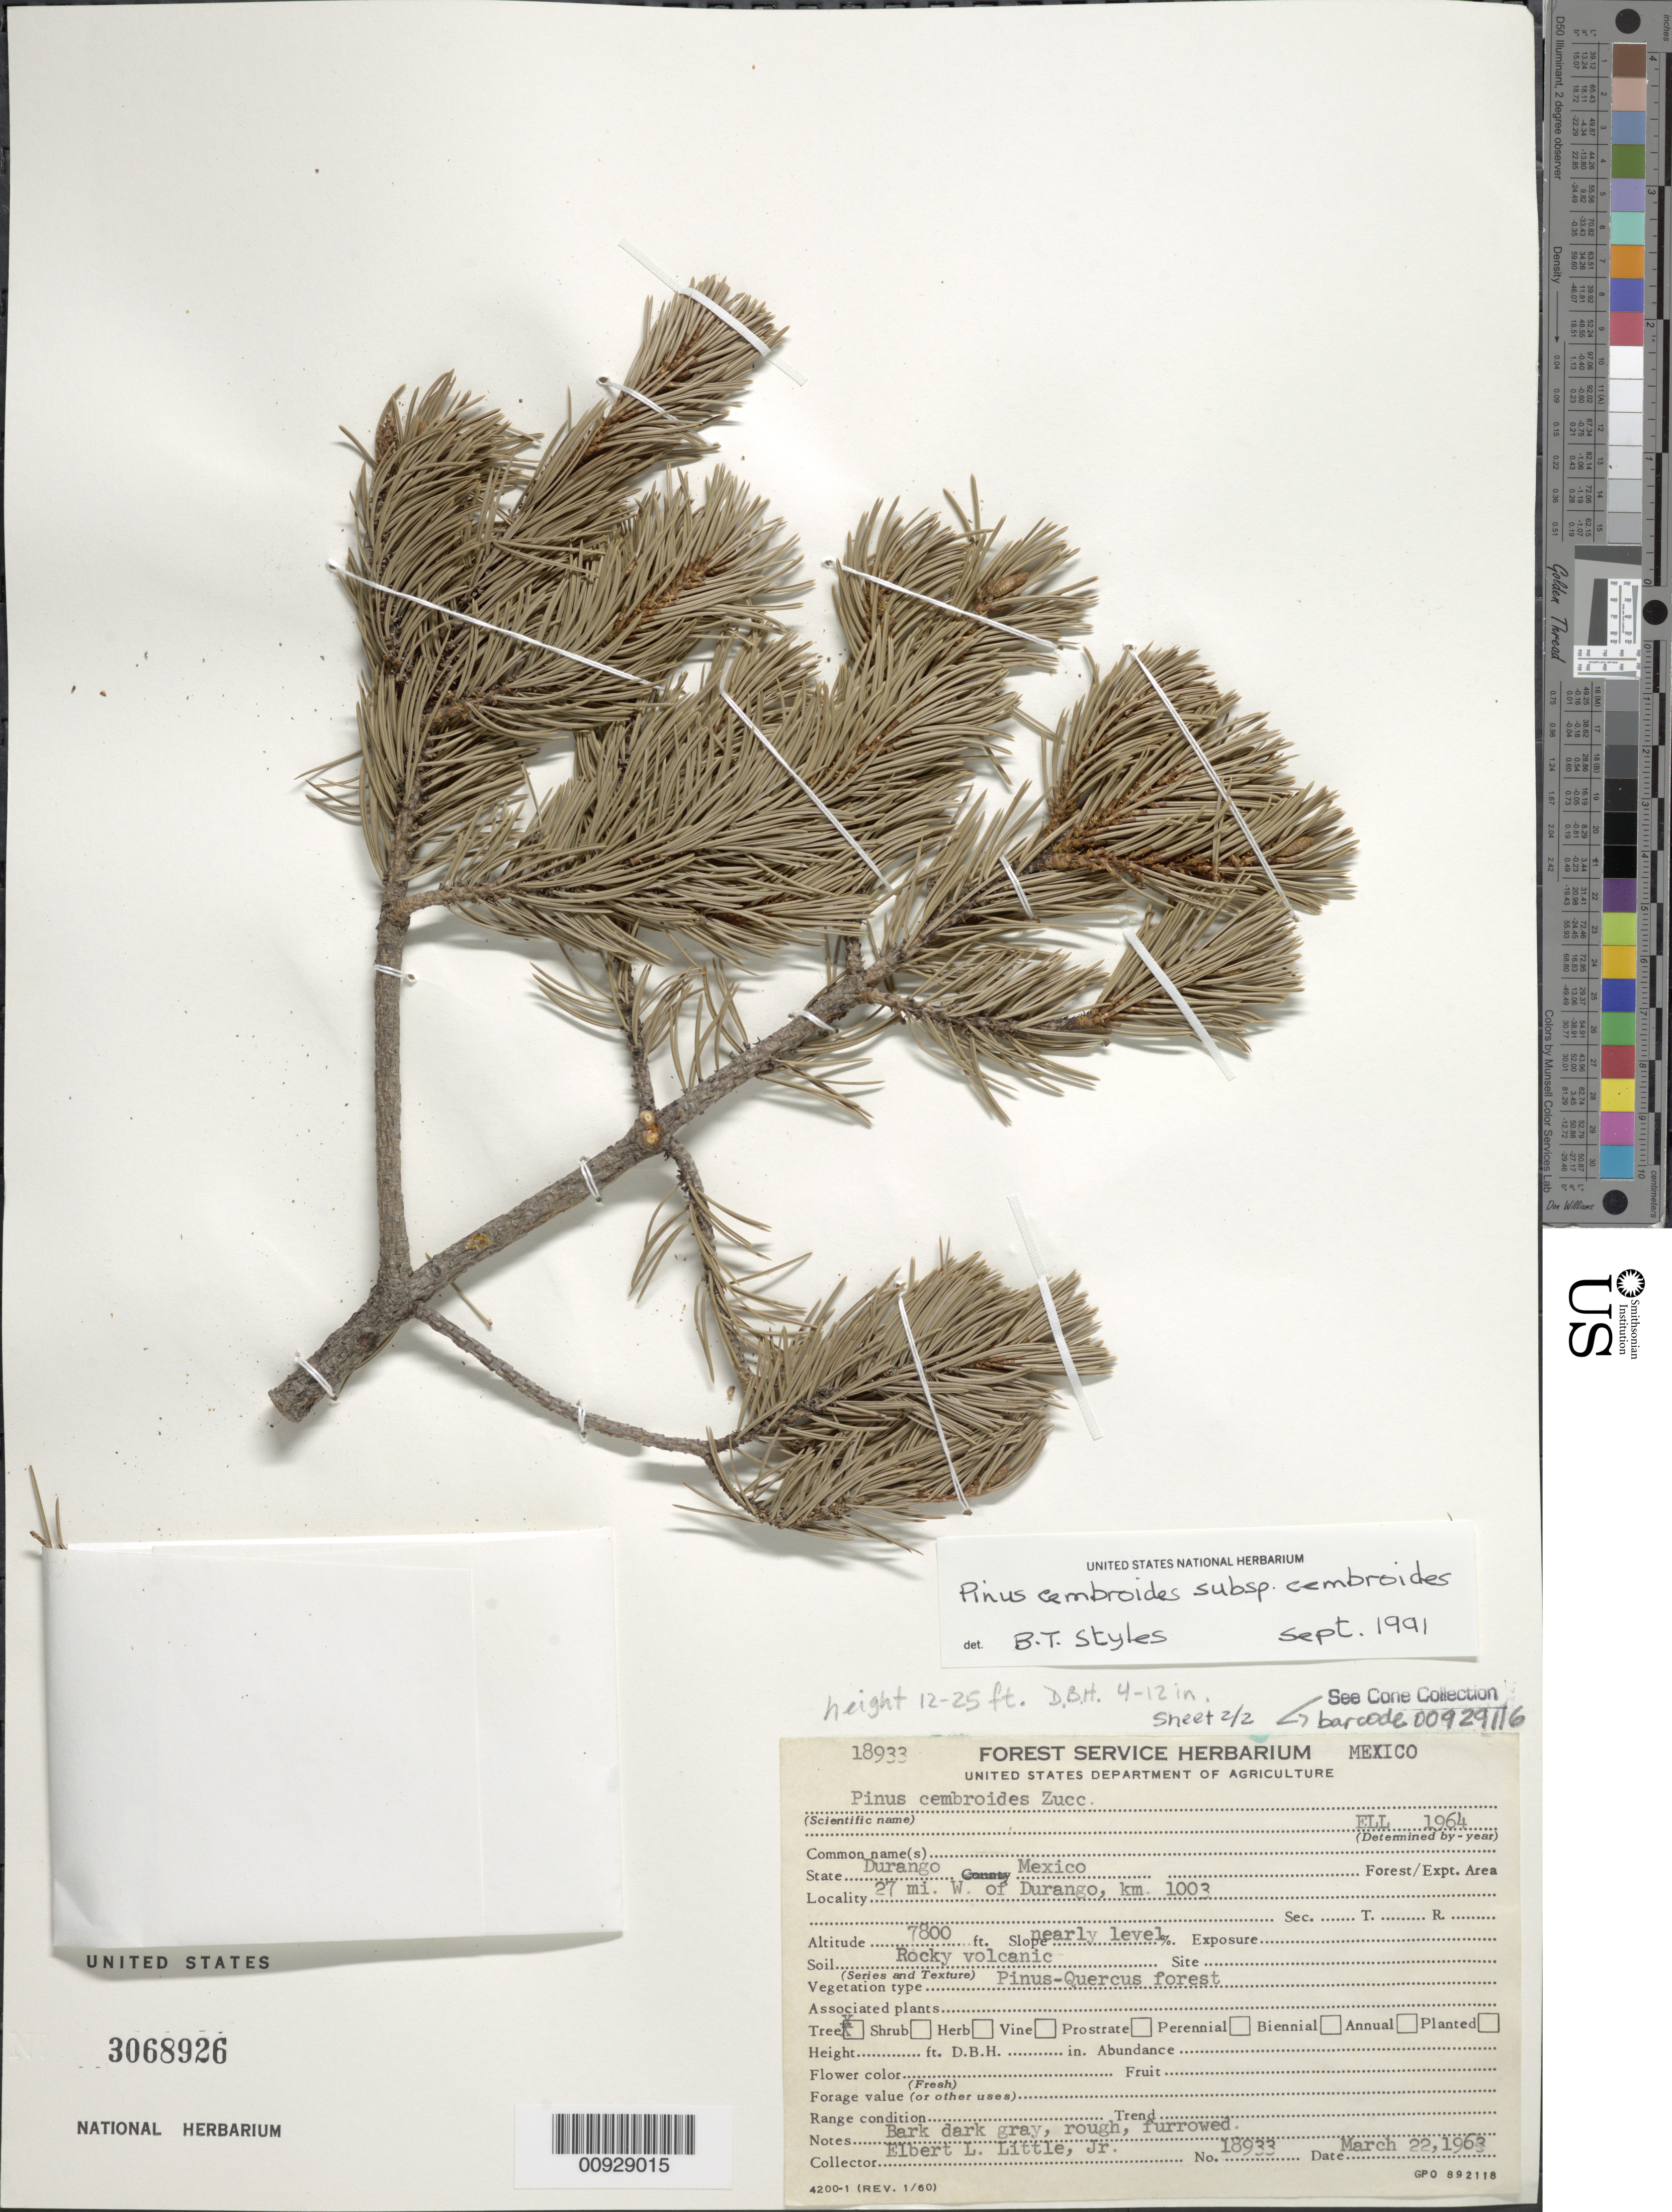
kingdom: Plantae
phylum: Tracheophyta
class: Pinopsida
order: Pinales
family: Pinaceae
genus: Pinus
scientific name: Pinus cembroides subsp. cembroides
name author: Zucc.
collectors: E. L. Little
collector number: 18933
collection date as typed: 22 Mar 1963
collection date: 1963-03-22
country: Mexico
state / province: Durango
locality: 27 mi. W of Durango, Km. 1003.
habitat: Pinus-Quercus forest. Slope nearly level. Soil rocky volcanic.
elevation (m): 2377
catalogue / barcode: US 3068926